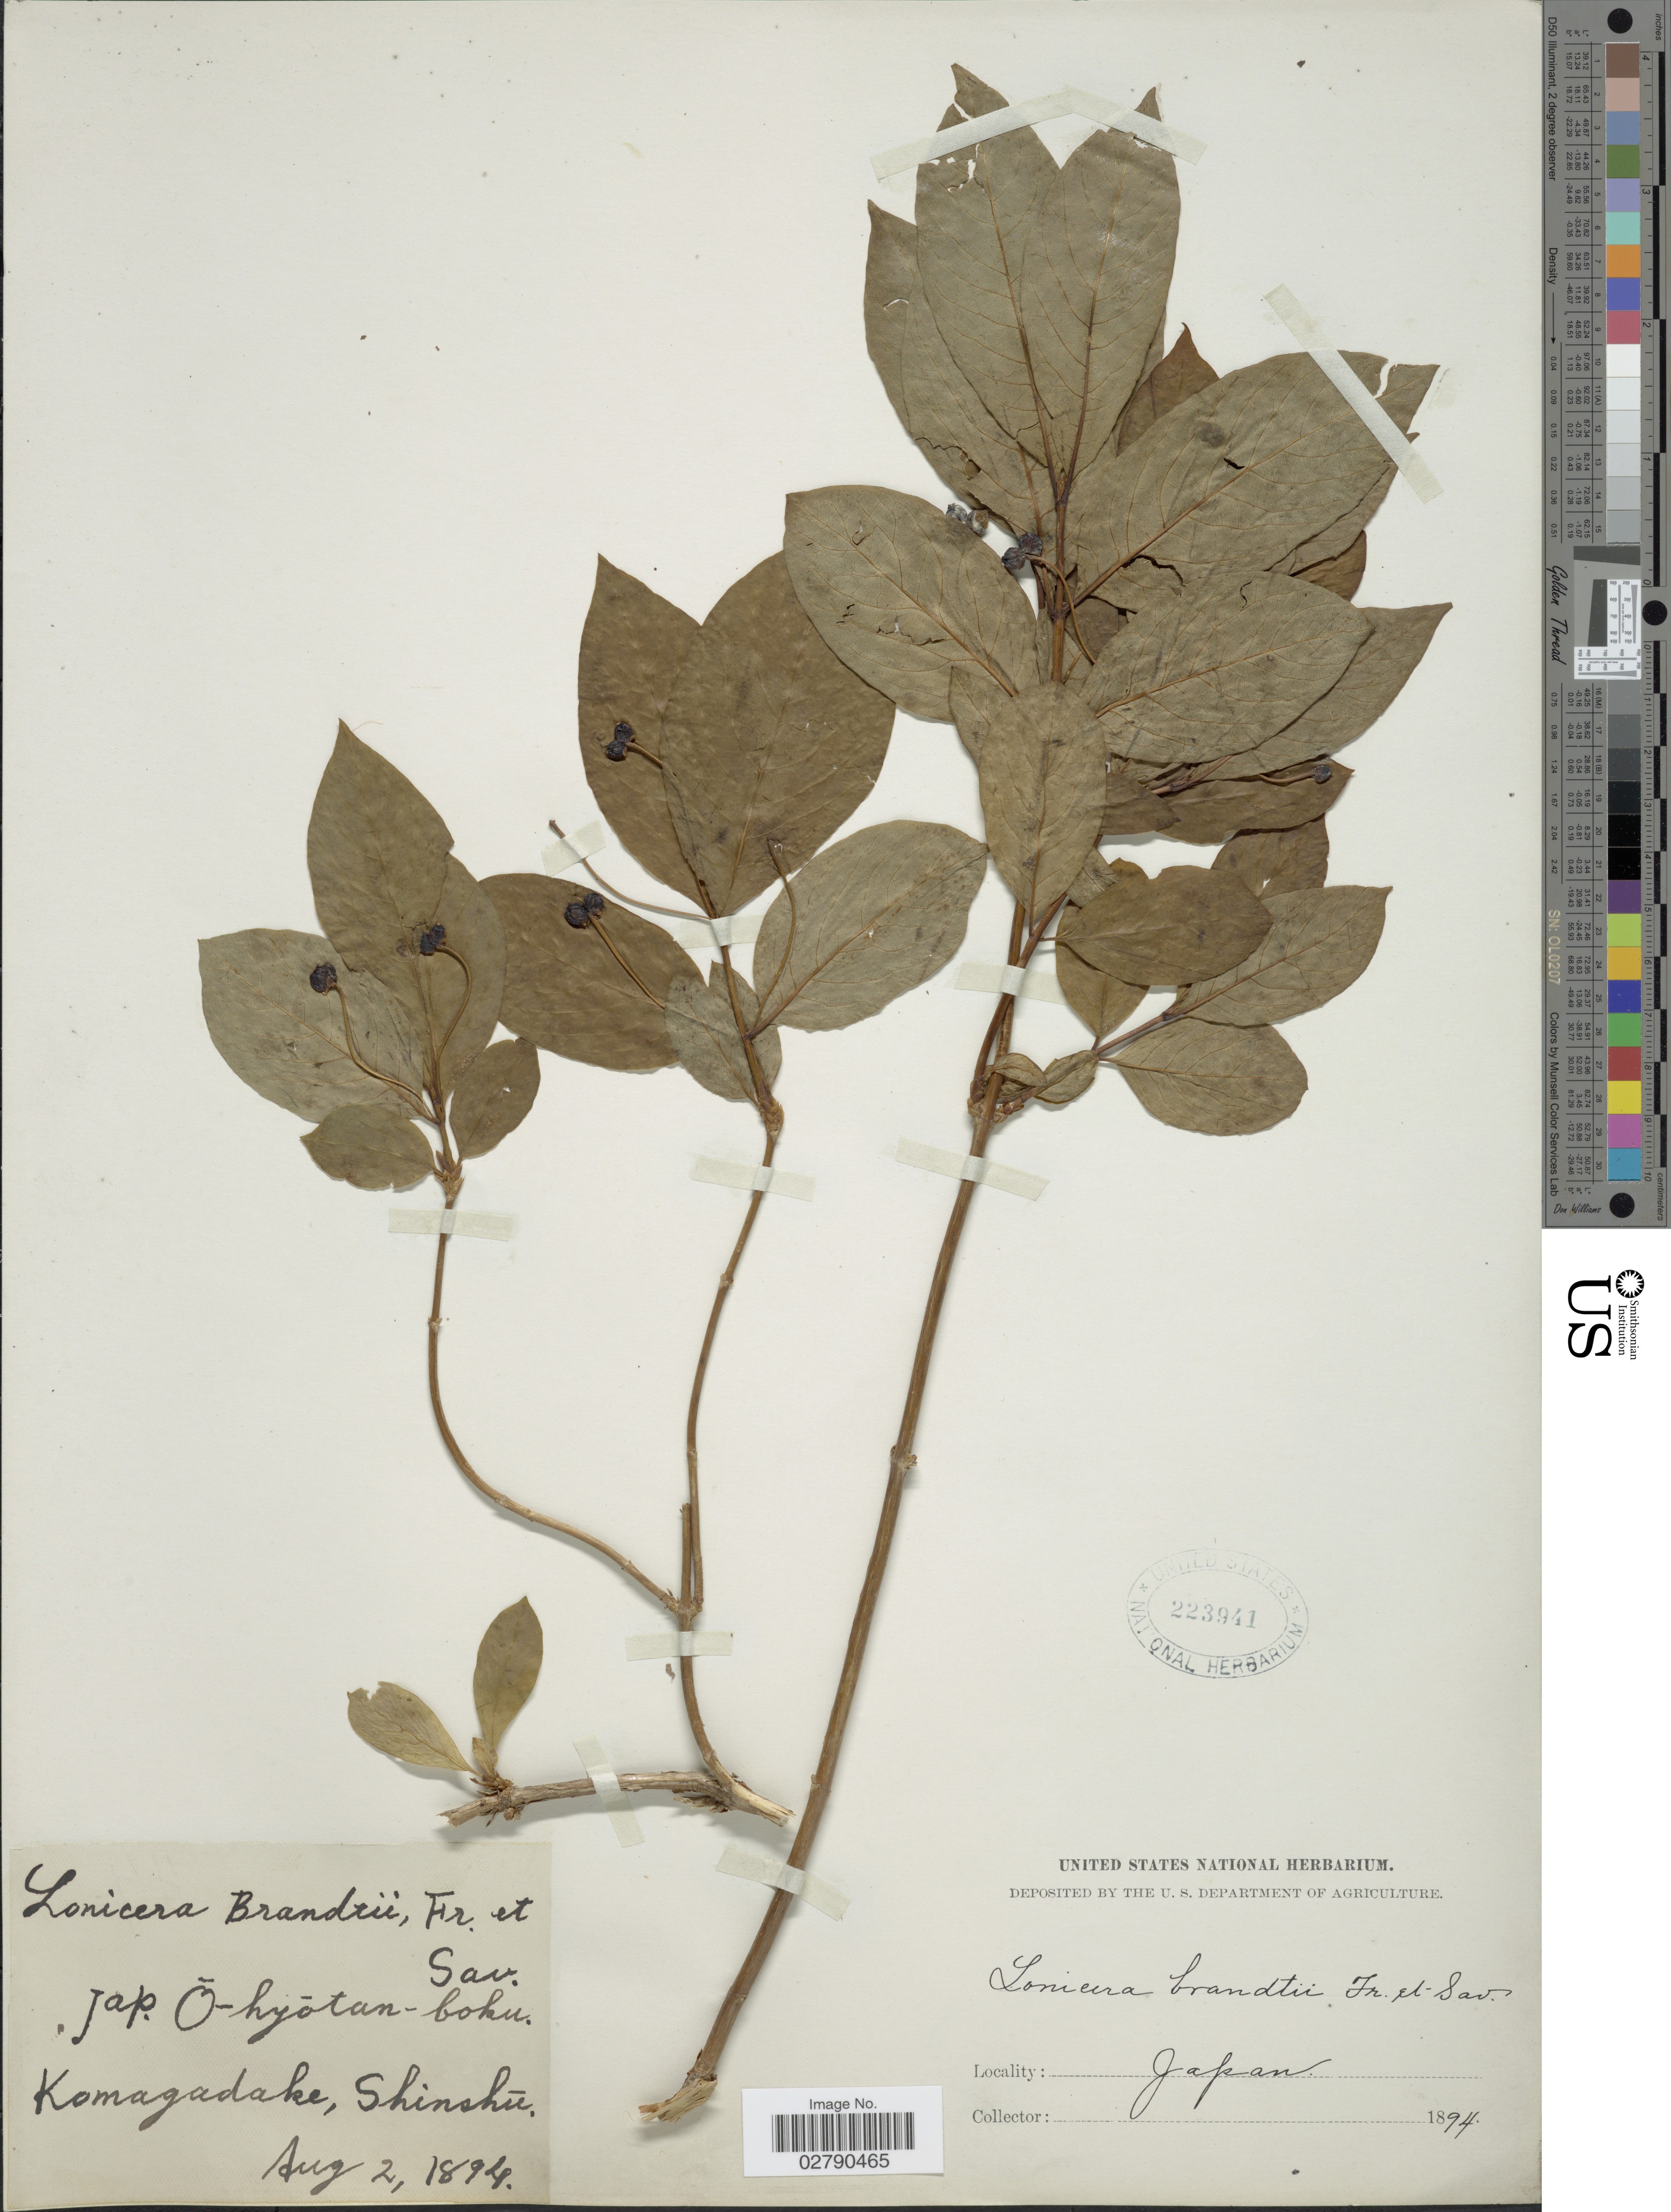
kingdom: Plantae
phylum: Tracheophyta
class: Magnoliopsida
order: Dipsacales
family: Caprifoliaceae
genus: Lonicera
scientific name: Lonicera brandtii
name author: Franch. & Sav.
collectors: ex herb. United States National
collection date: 1894-08-02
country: Japan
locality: Komagadake, Shinshu.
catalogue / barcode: US 223941